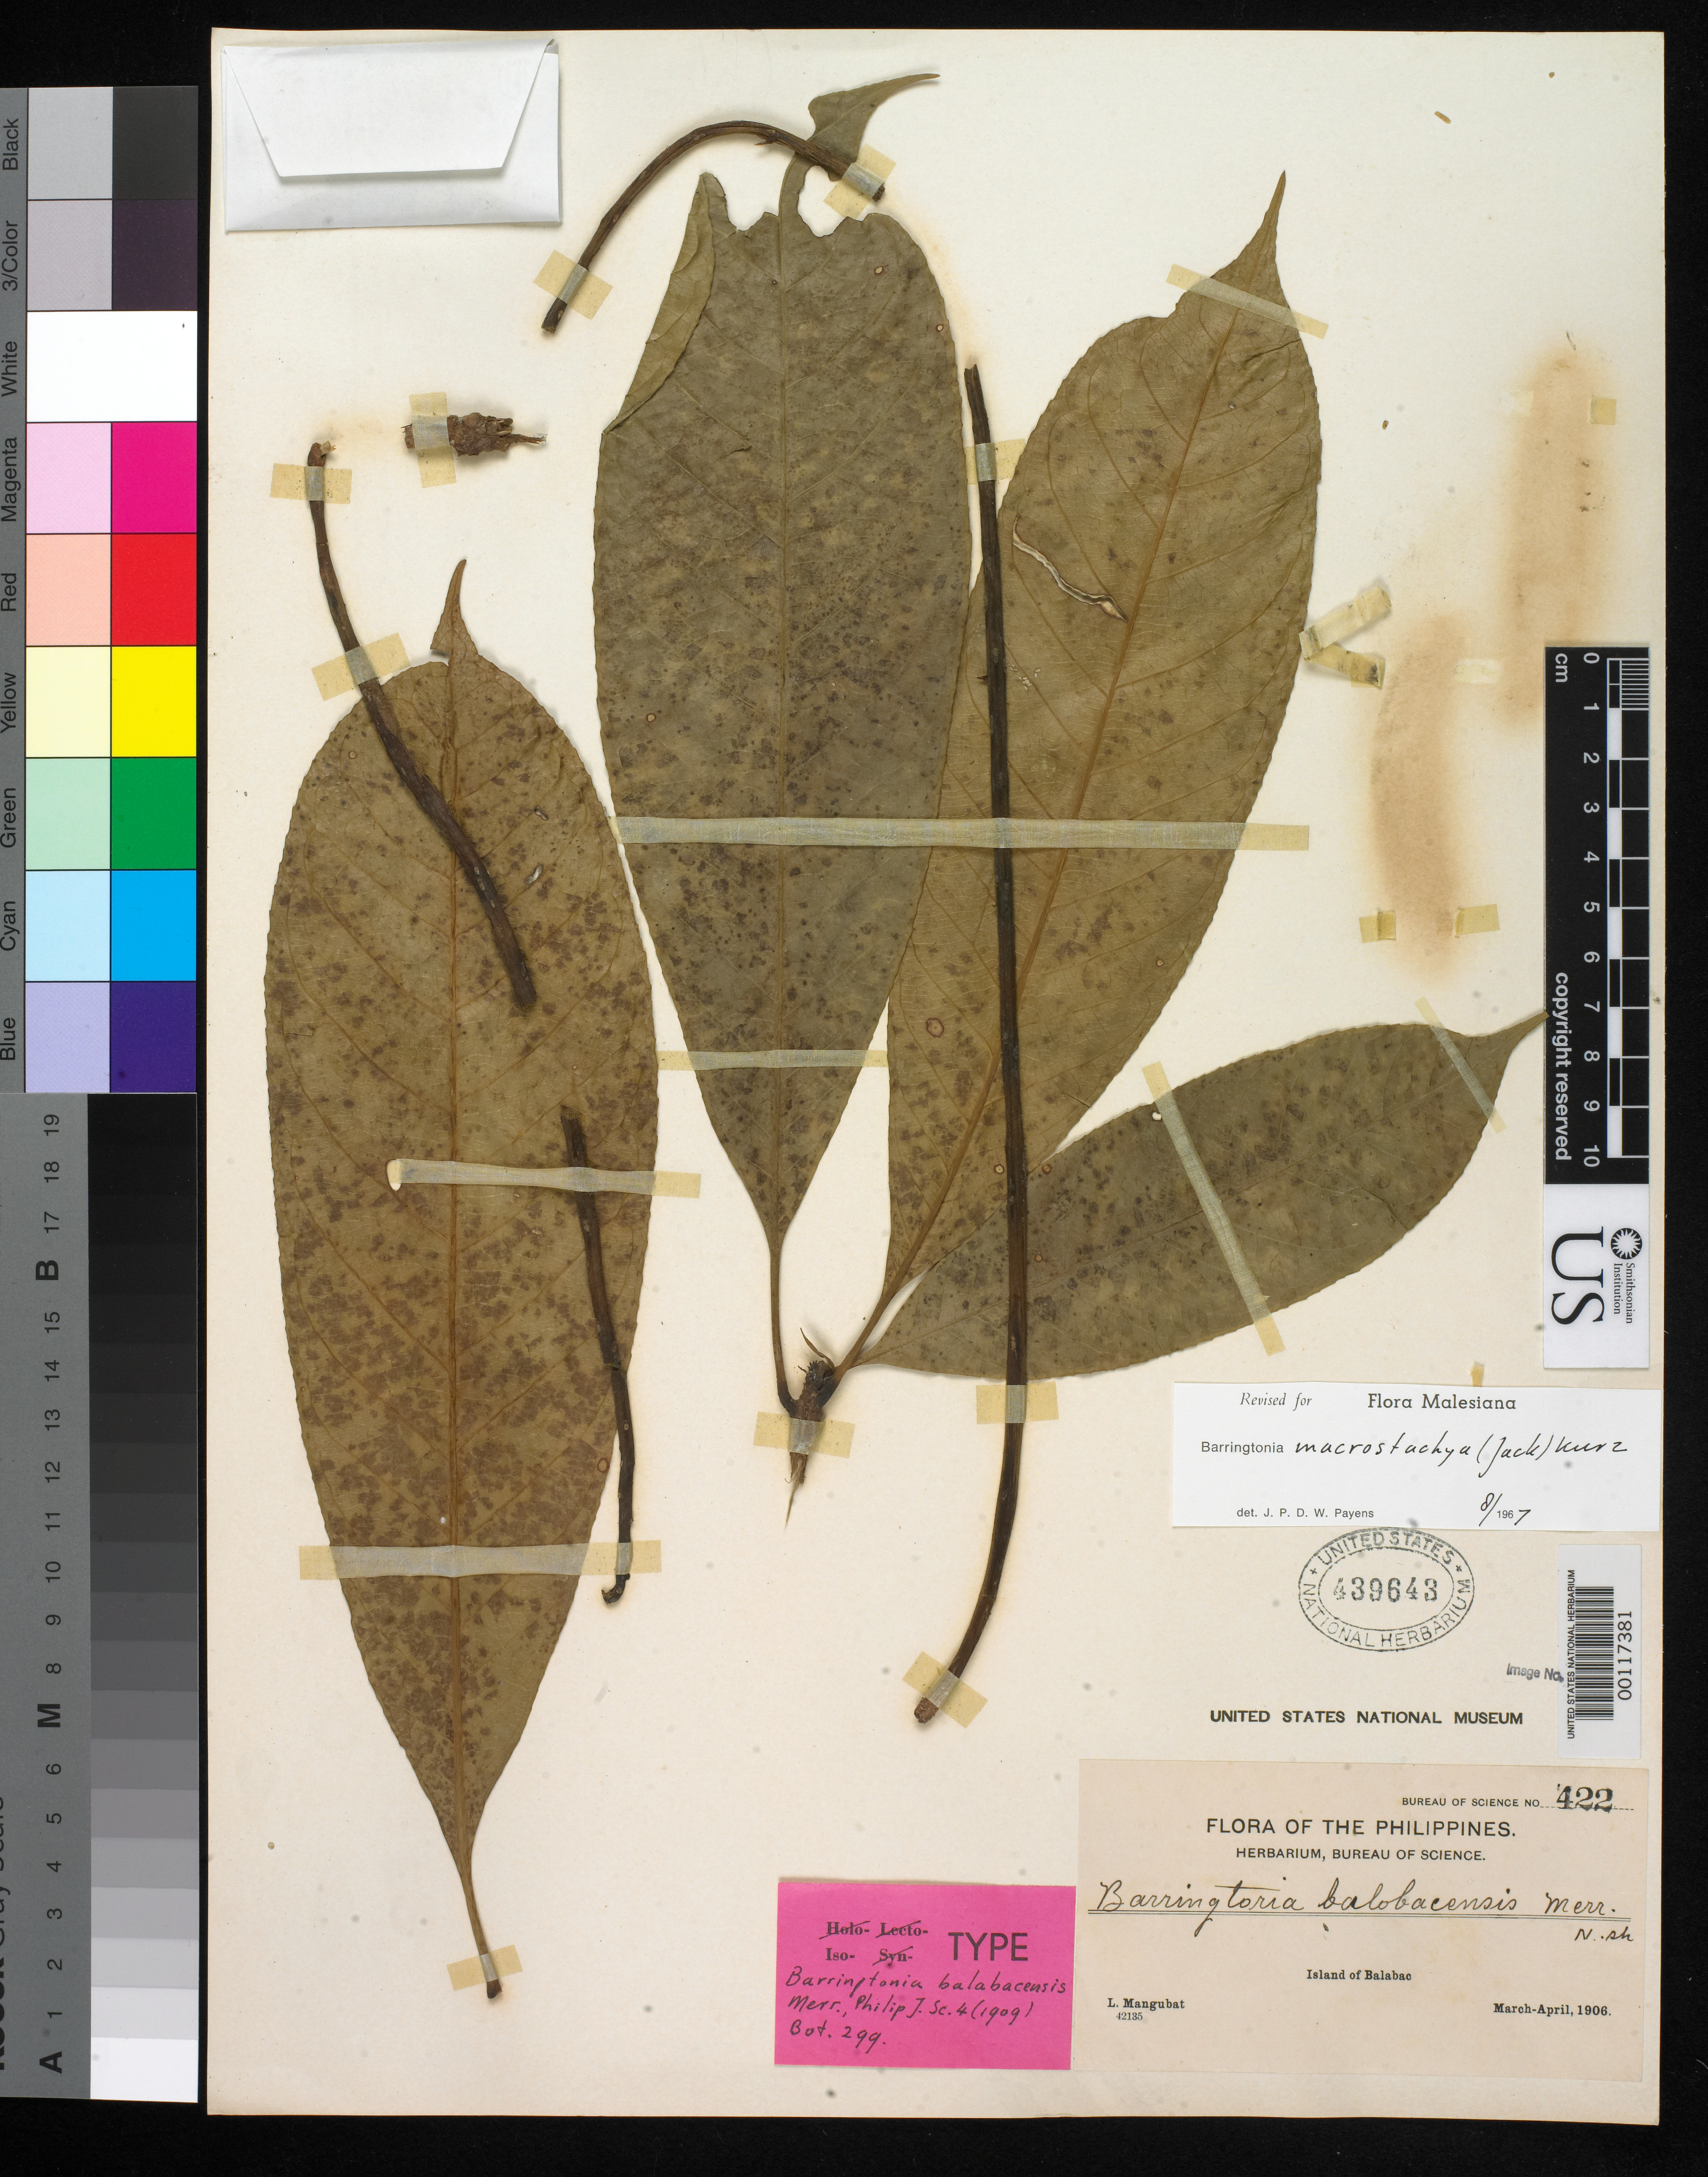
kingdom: Plantae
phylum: Tracheophyta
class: Magnoliopsida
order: Ericales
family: Lecythidaceae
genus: Barringtonia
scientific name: Barringtonia balabacensis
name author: Merr.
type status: Isotype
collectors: L. Mangubat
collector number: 422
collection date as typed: Mar 1906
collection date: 1906-03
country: Philippines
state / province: Mimaropa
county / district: Palawan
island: Balabac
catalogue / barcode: US 439643